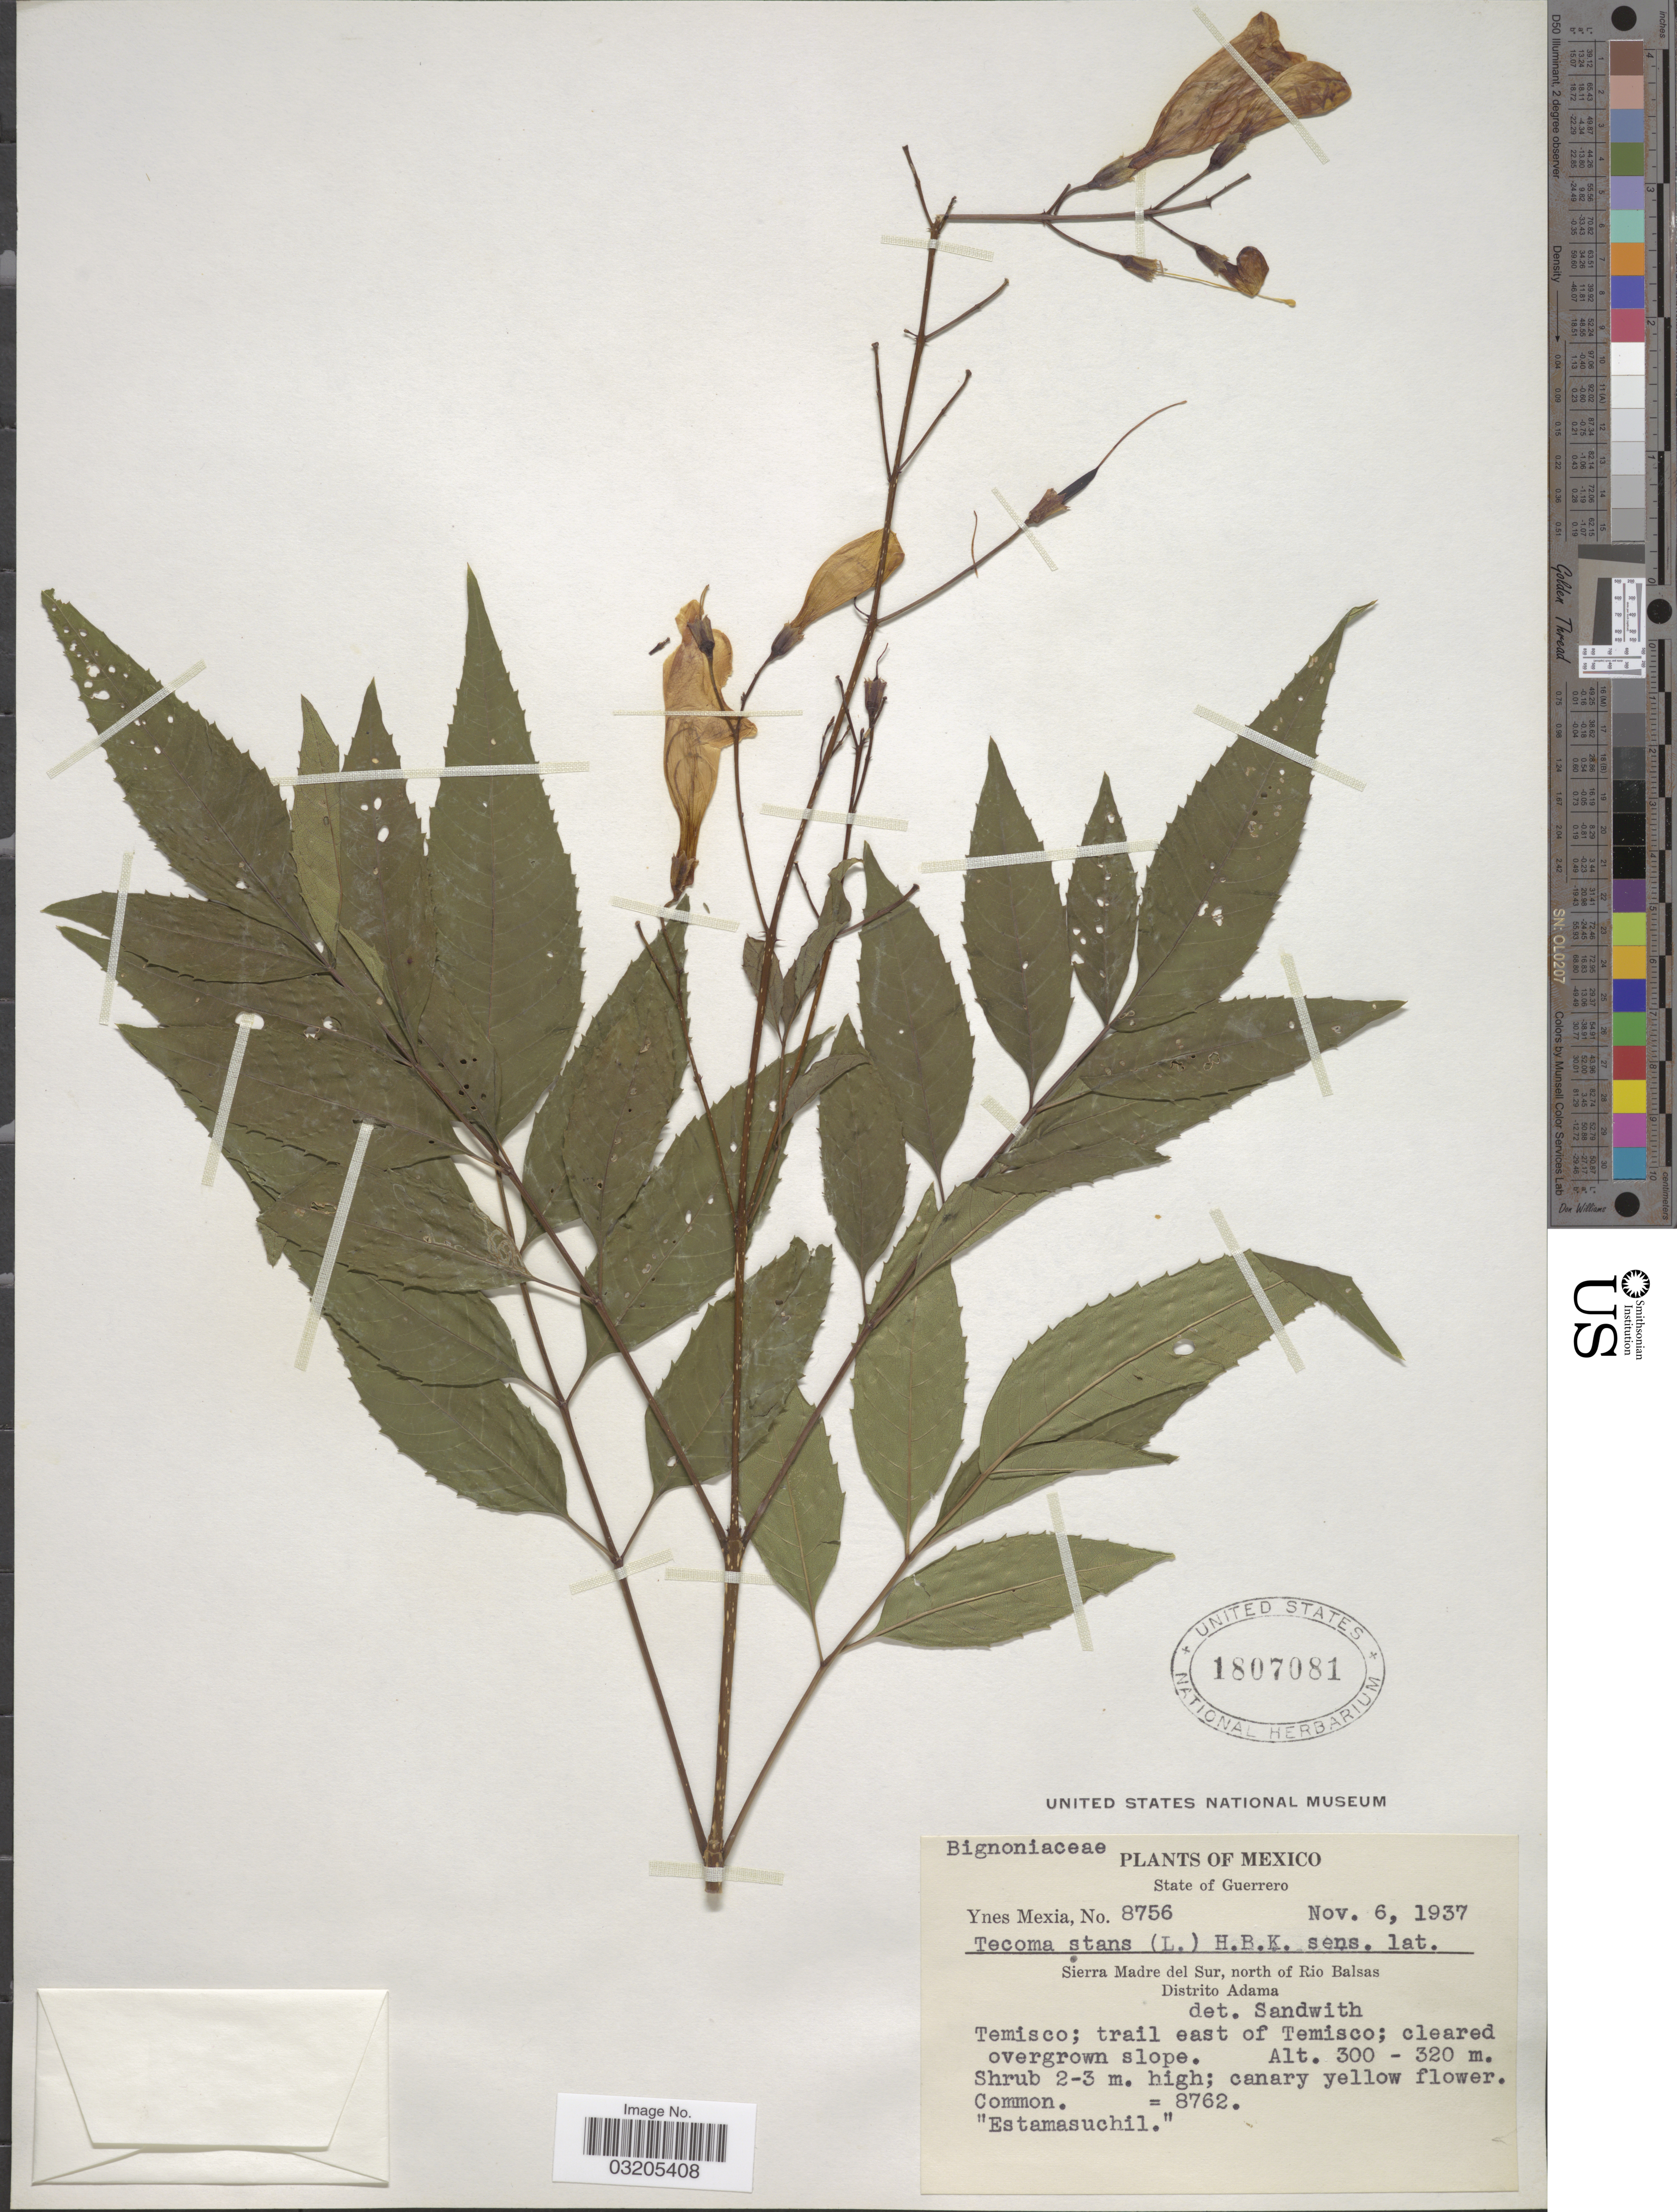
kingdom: Plantae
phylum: Tracheophyta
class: Magnoliopsida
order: Lamiales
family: Bignoniaceae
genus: Tecoma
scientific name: Tecoma stans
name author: (L.) Juss. ex Kunth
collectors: Y. Mexia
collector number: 6756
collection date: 1937-11-06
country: Mexico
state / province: Guerrero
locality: Sierra Madre del Sur, north of Rio Balsas. Distrito Adama. Temisco; trail east of Temisco.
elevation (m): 300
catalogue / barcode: US 1807081